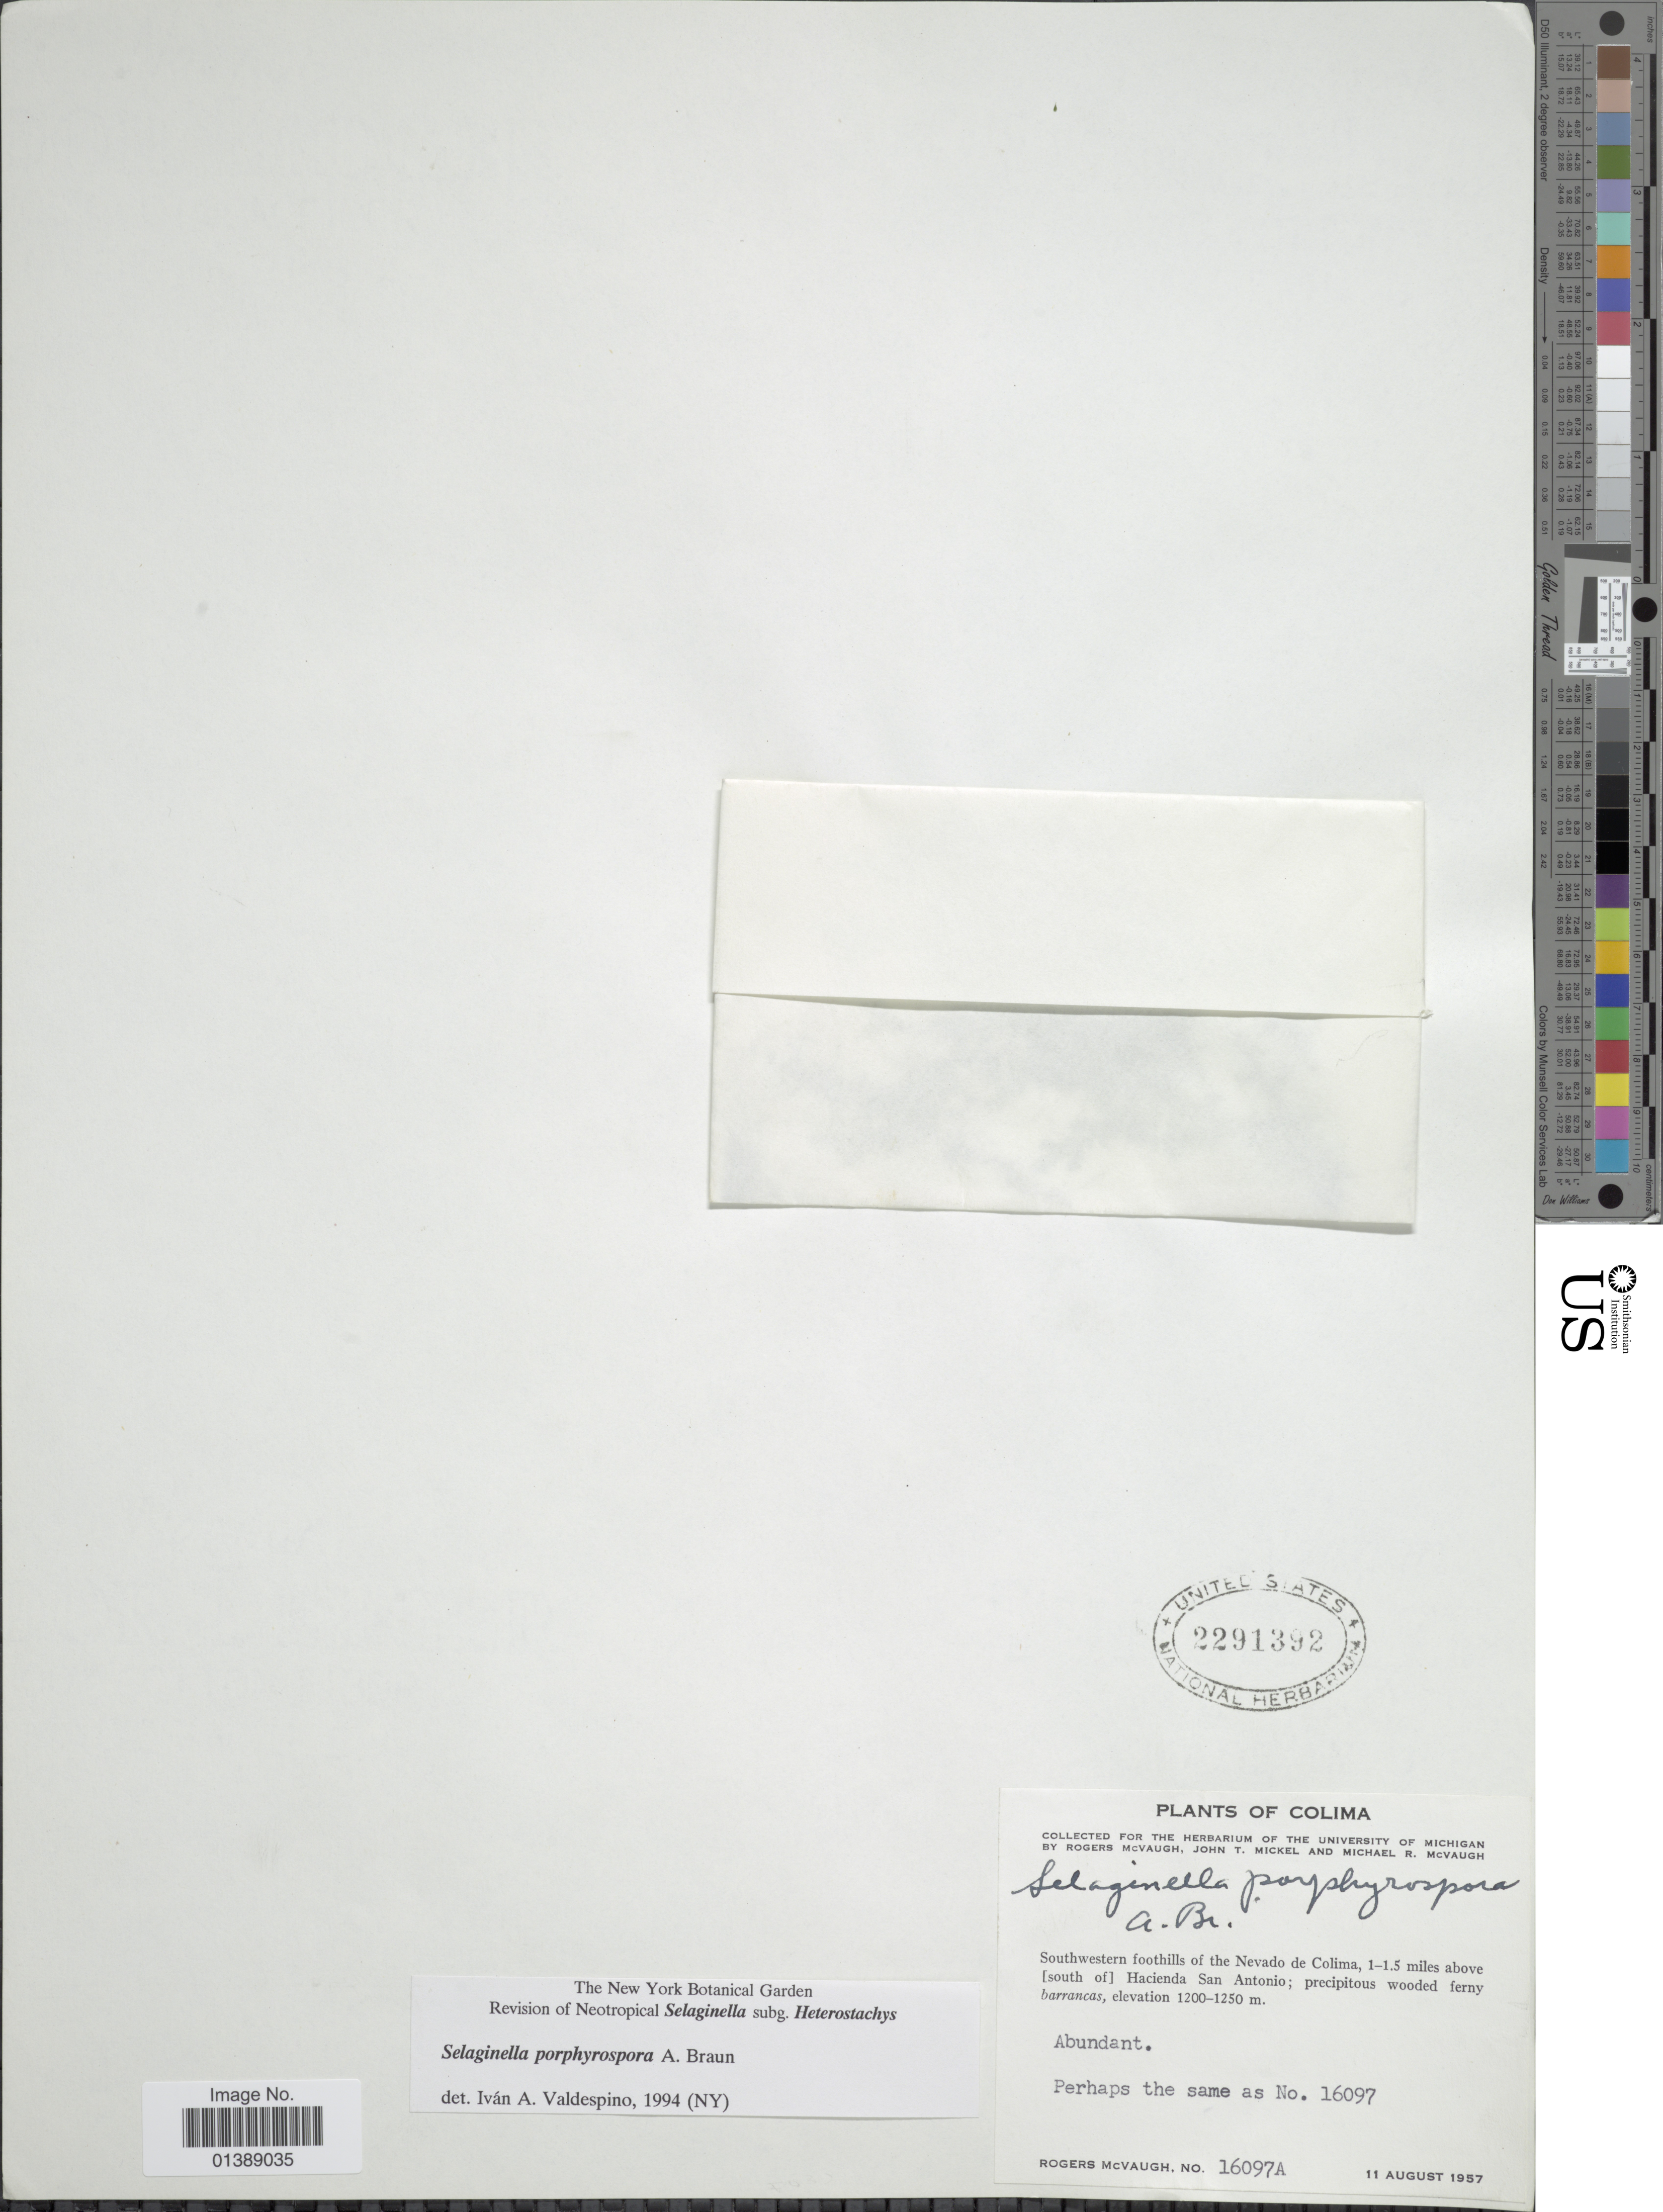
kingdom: Plantae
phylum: Tracheophyta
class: Lycopodiopsida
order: Selaginellales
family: Selaginellaceae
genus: Selaginella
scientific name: Selaginella porphyrospora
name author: A. Braun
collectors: R. McVaugh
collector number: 16097A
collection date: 1957-08-11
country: Mexico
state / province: Colima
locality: Southwestern foothills of the Nevado de Colima, 1-1.5 miles above [south of] Hacienda San Antonio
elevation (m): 1200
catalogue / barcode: US 2291392